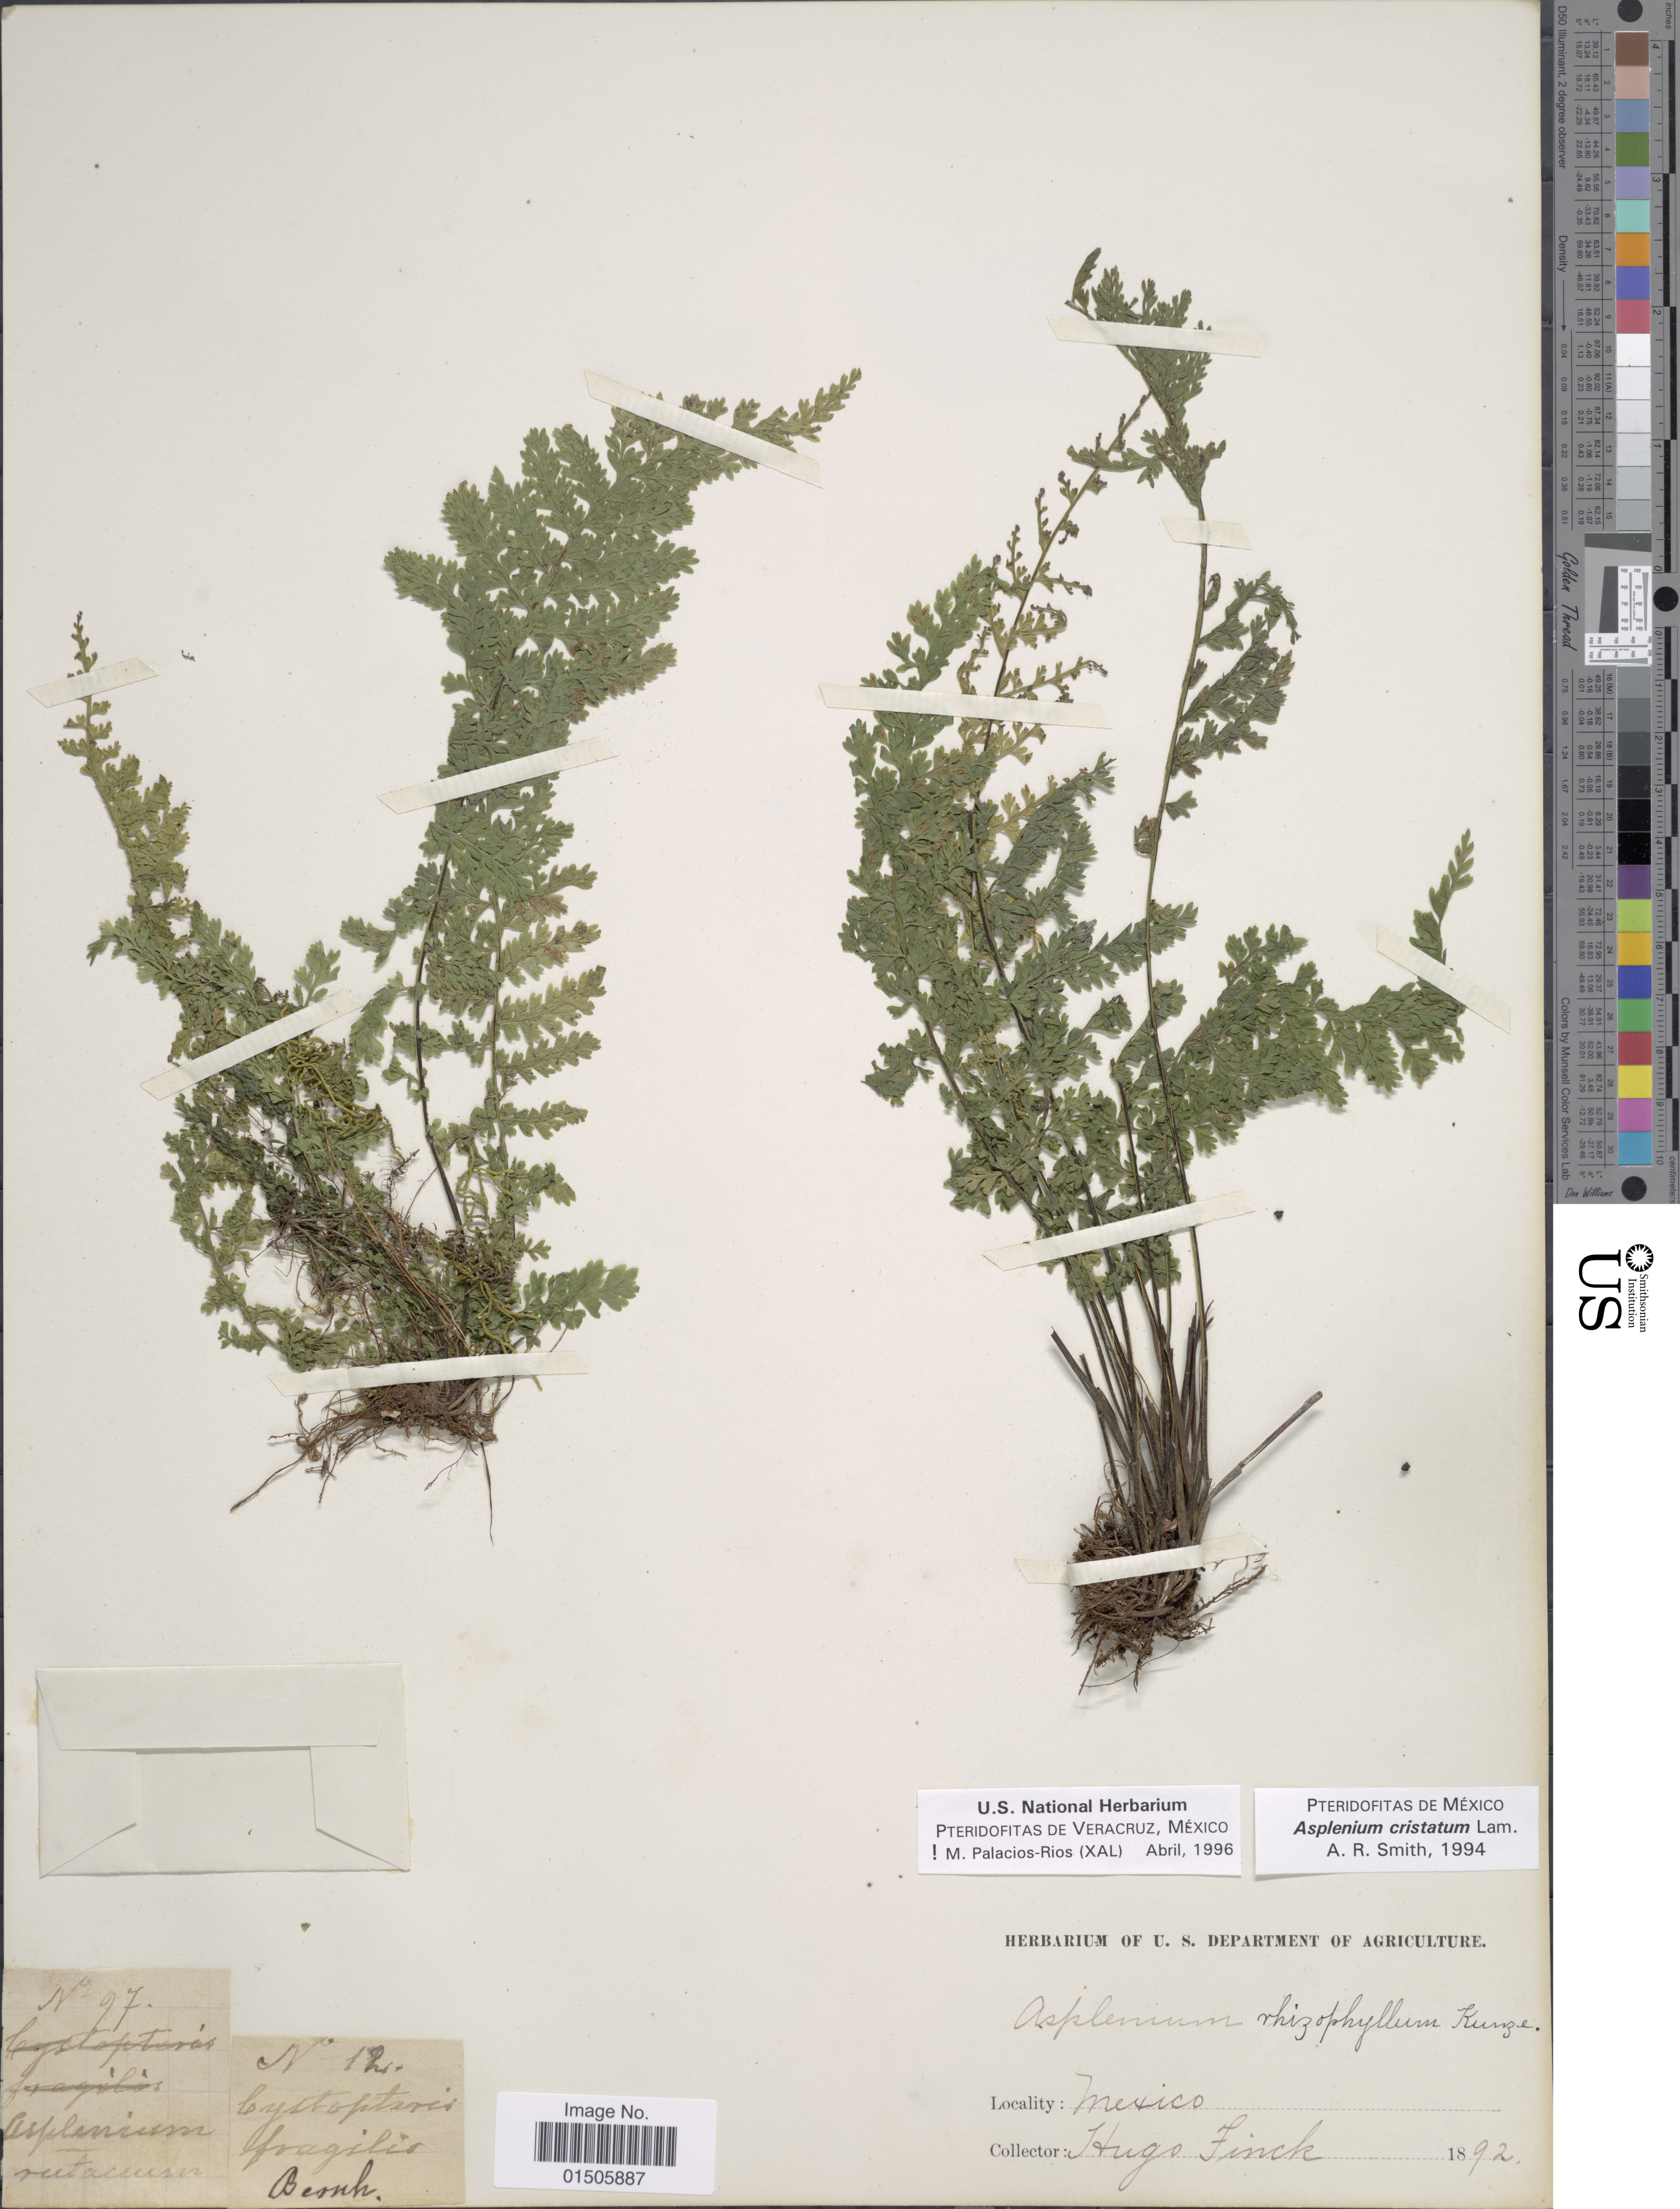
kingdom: Plantae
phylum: Tracheophyta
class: Polypodiopsida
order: Polypodiales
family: Aspleniaceae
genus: Asplenium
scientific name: Asplenium cristatum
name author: Lam.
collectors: H. Fink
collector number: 97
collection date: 1892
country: Mexico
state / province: México